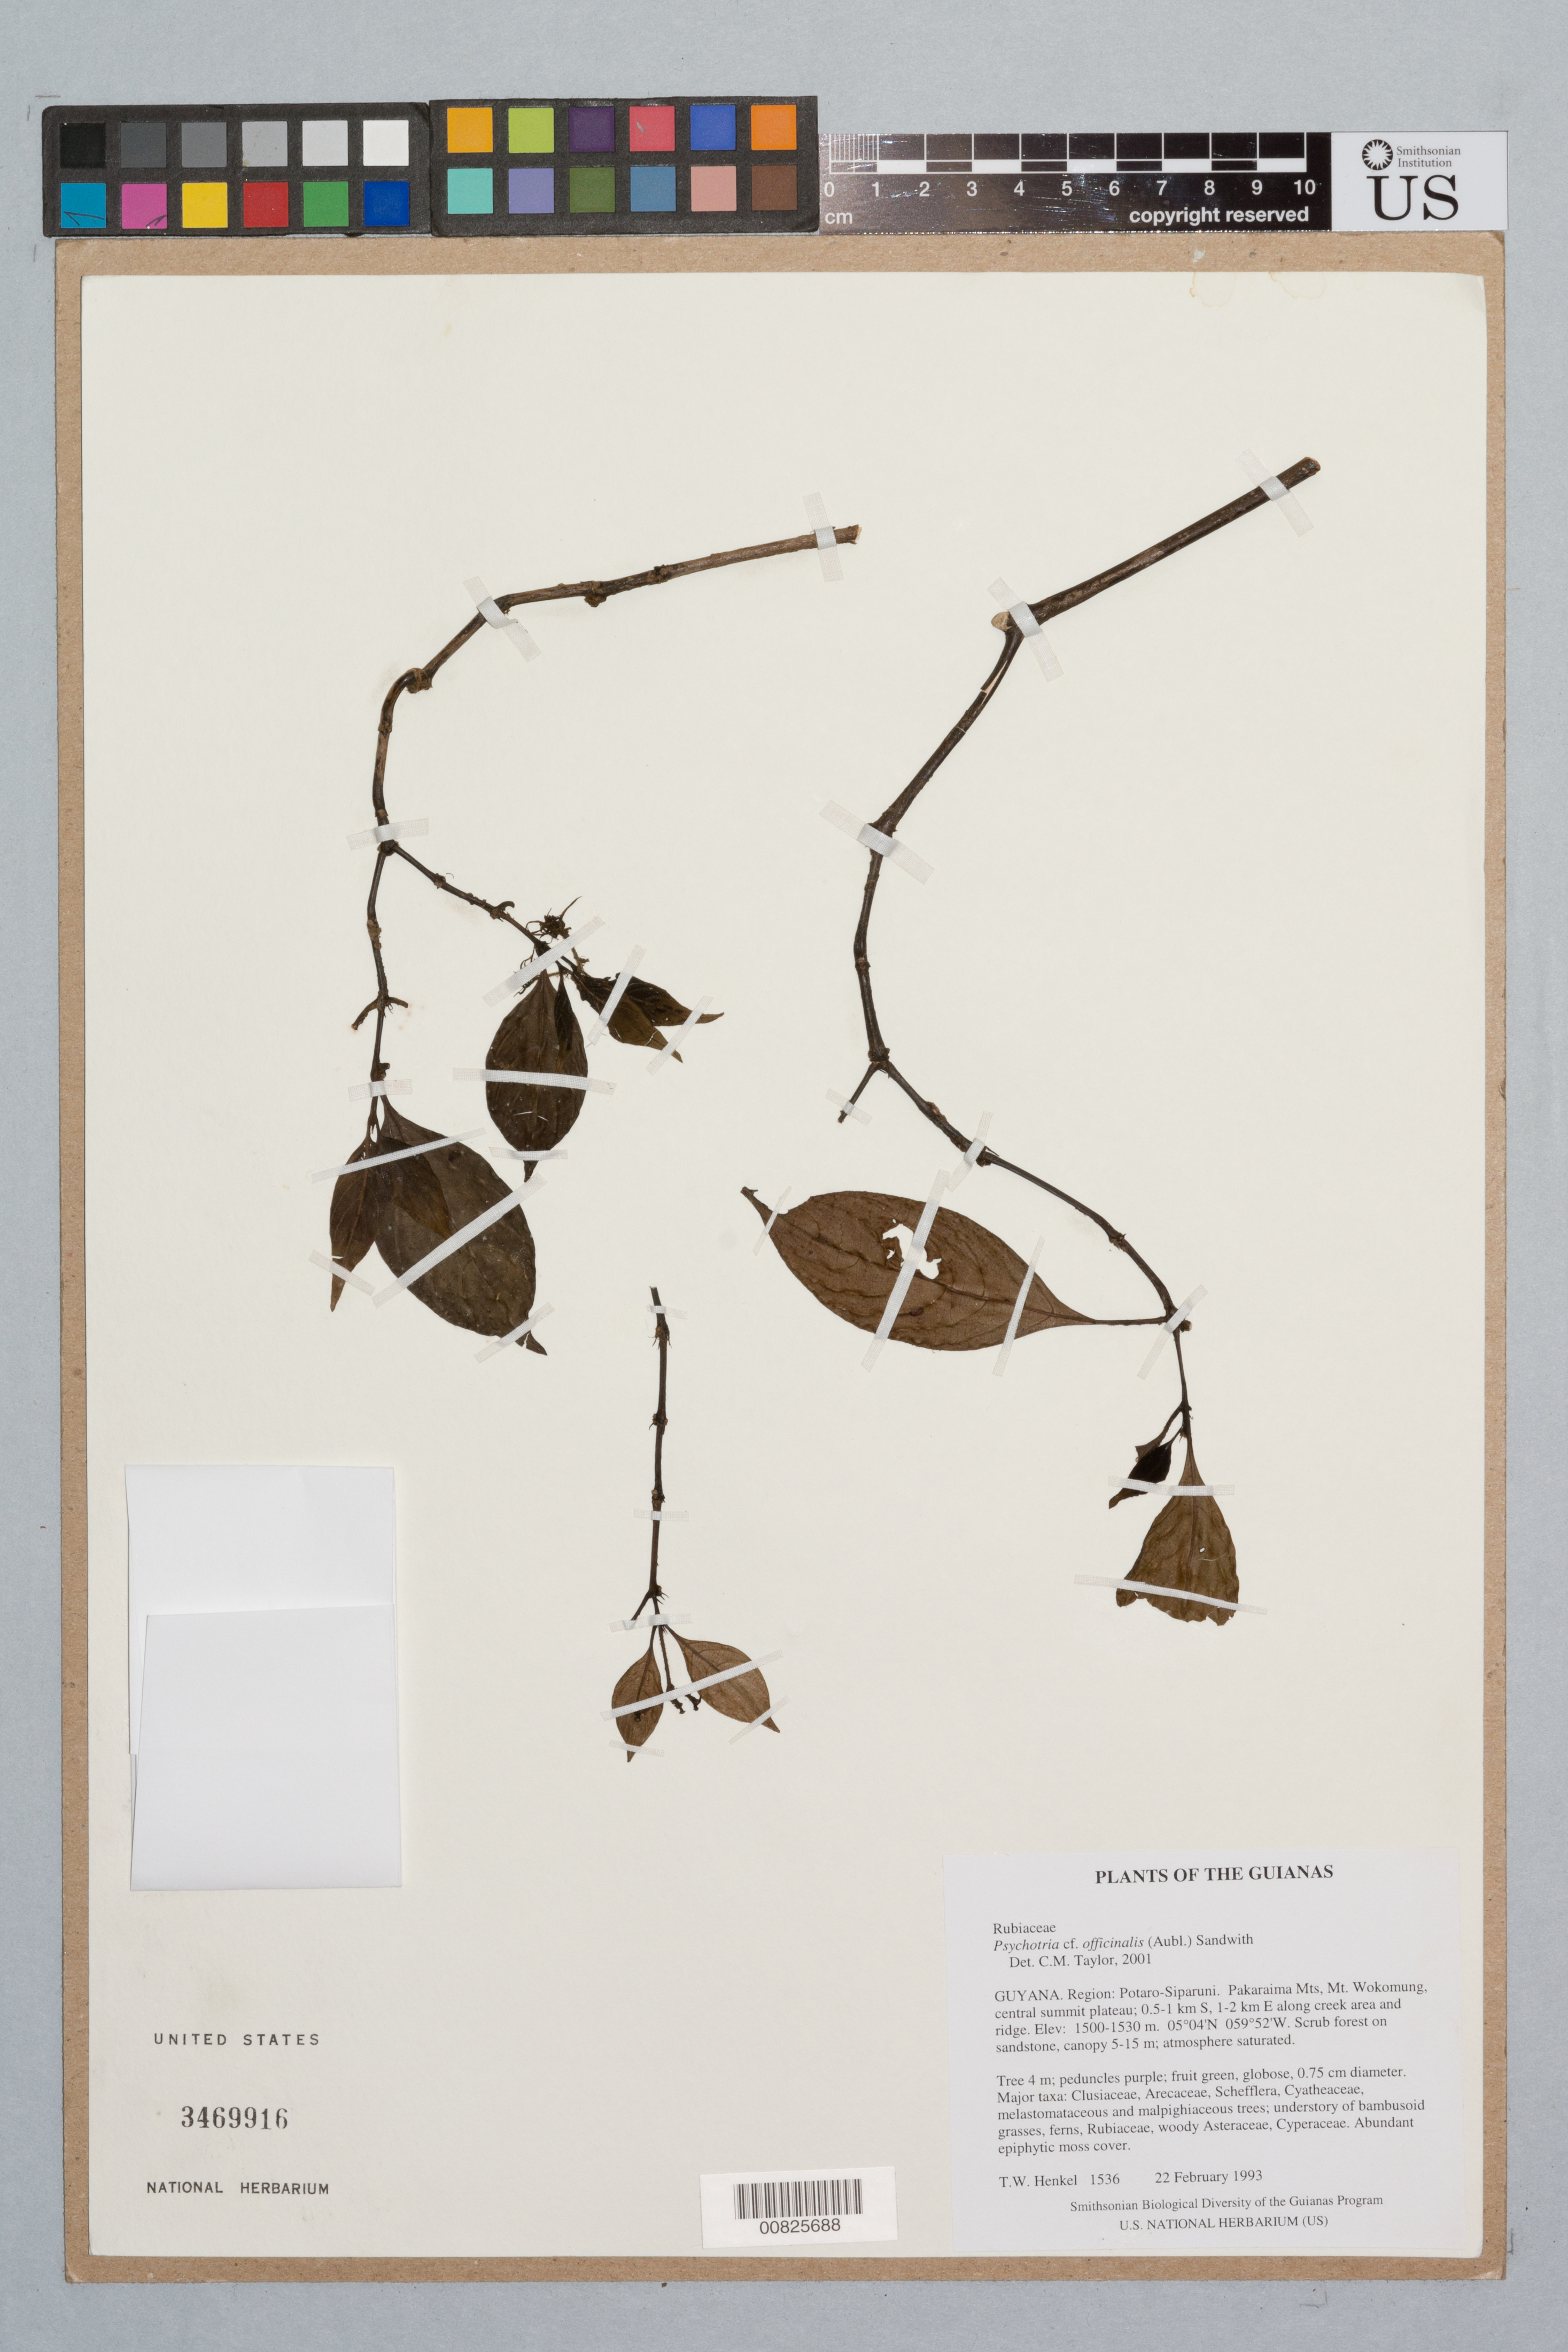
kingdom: Plantae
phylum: Tracheophyta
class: Magnoliopsida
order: Gentianales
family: Rubiaceae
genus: Palicourea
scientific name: Palicourea tenerior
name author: (Cham.) Delprete & J.H. Kirkbr.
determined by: Kirkbride, J. H., Jr.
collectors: T. Henkel, M. Chin & W. Ryan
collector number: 1536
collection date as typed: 22 February 1993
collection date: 1993-02-22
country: Guyana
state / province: Potaro-Siparuni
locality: Pakaraima Mts, Mt. Wokomung, central summit plateau; 0.5-1 km S, 1-2 km E along creek area and ridge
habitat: Scrub forest on sandstone, canopy 5-15 m; atmosphere saturated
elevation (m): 1500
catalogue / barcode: US 3469916